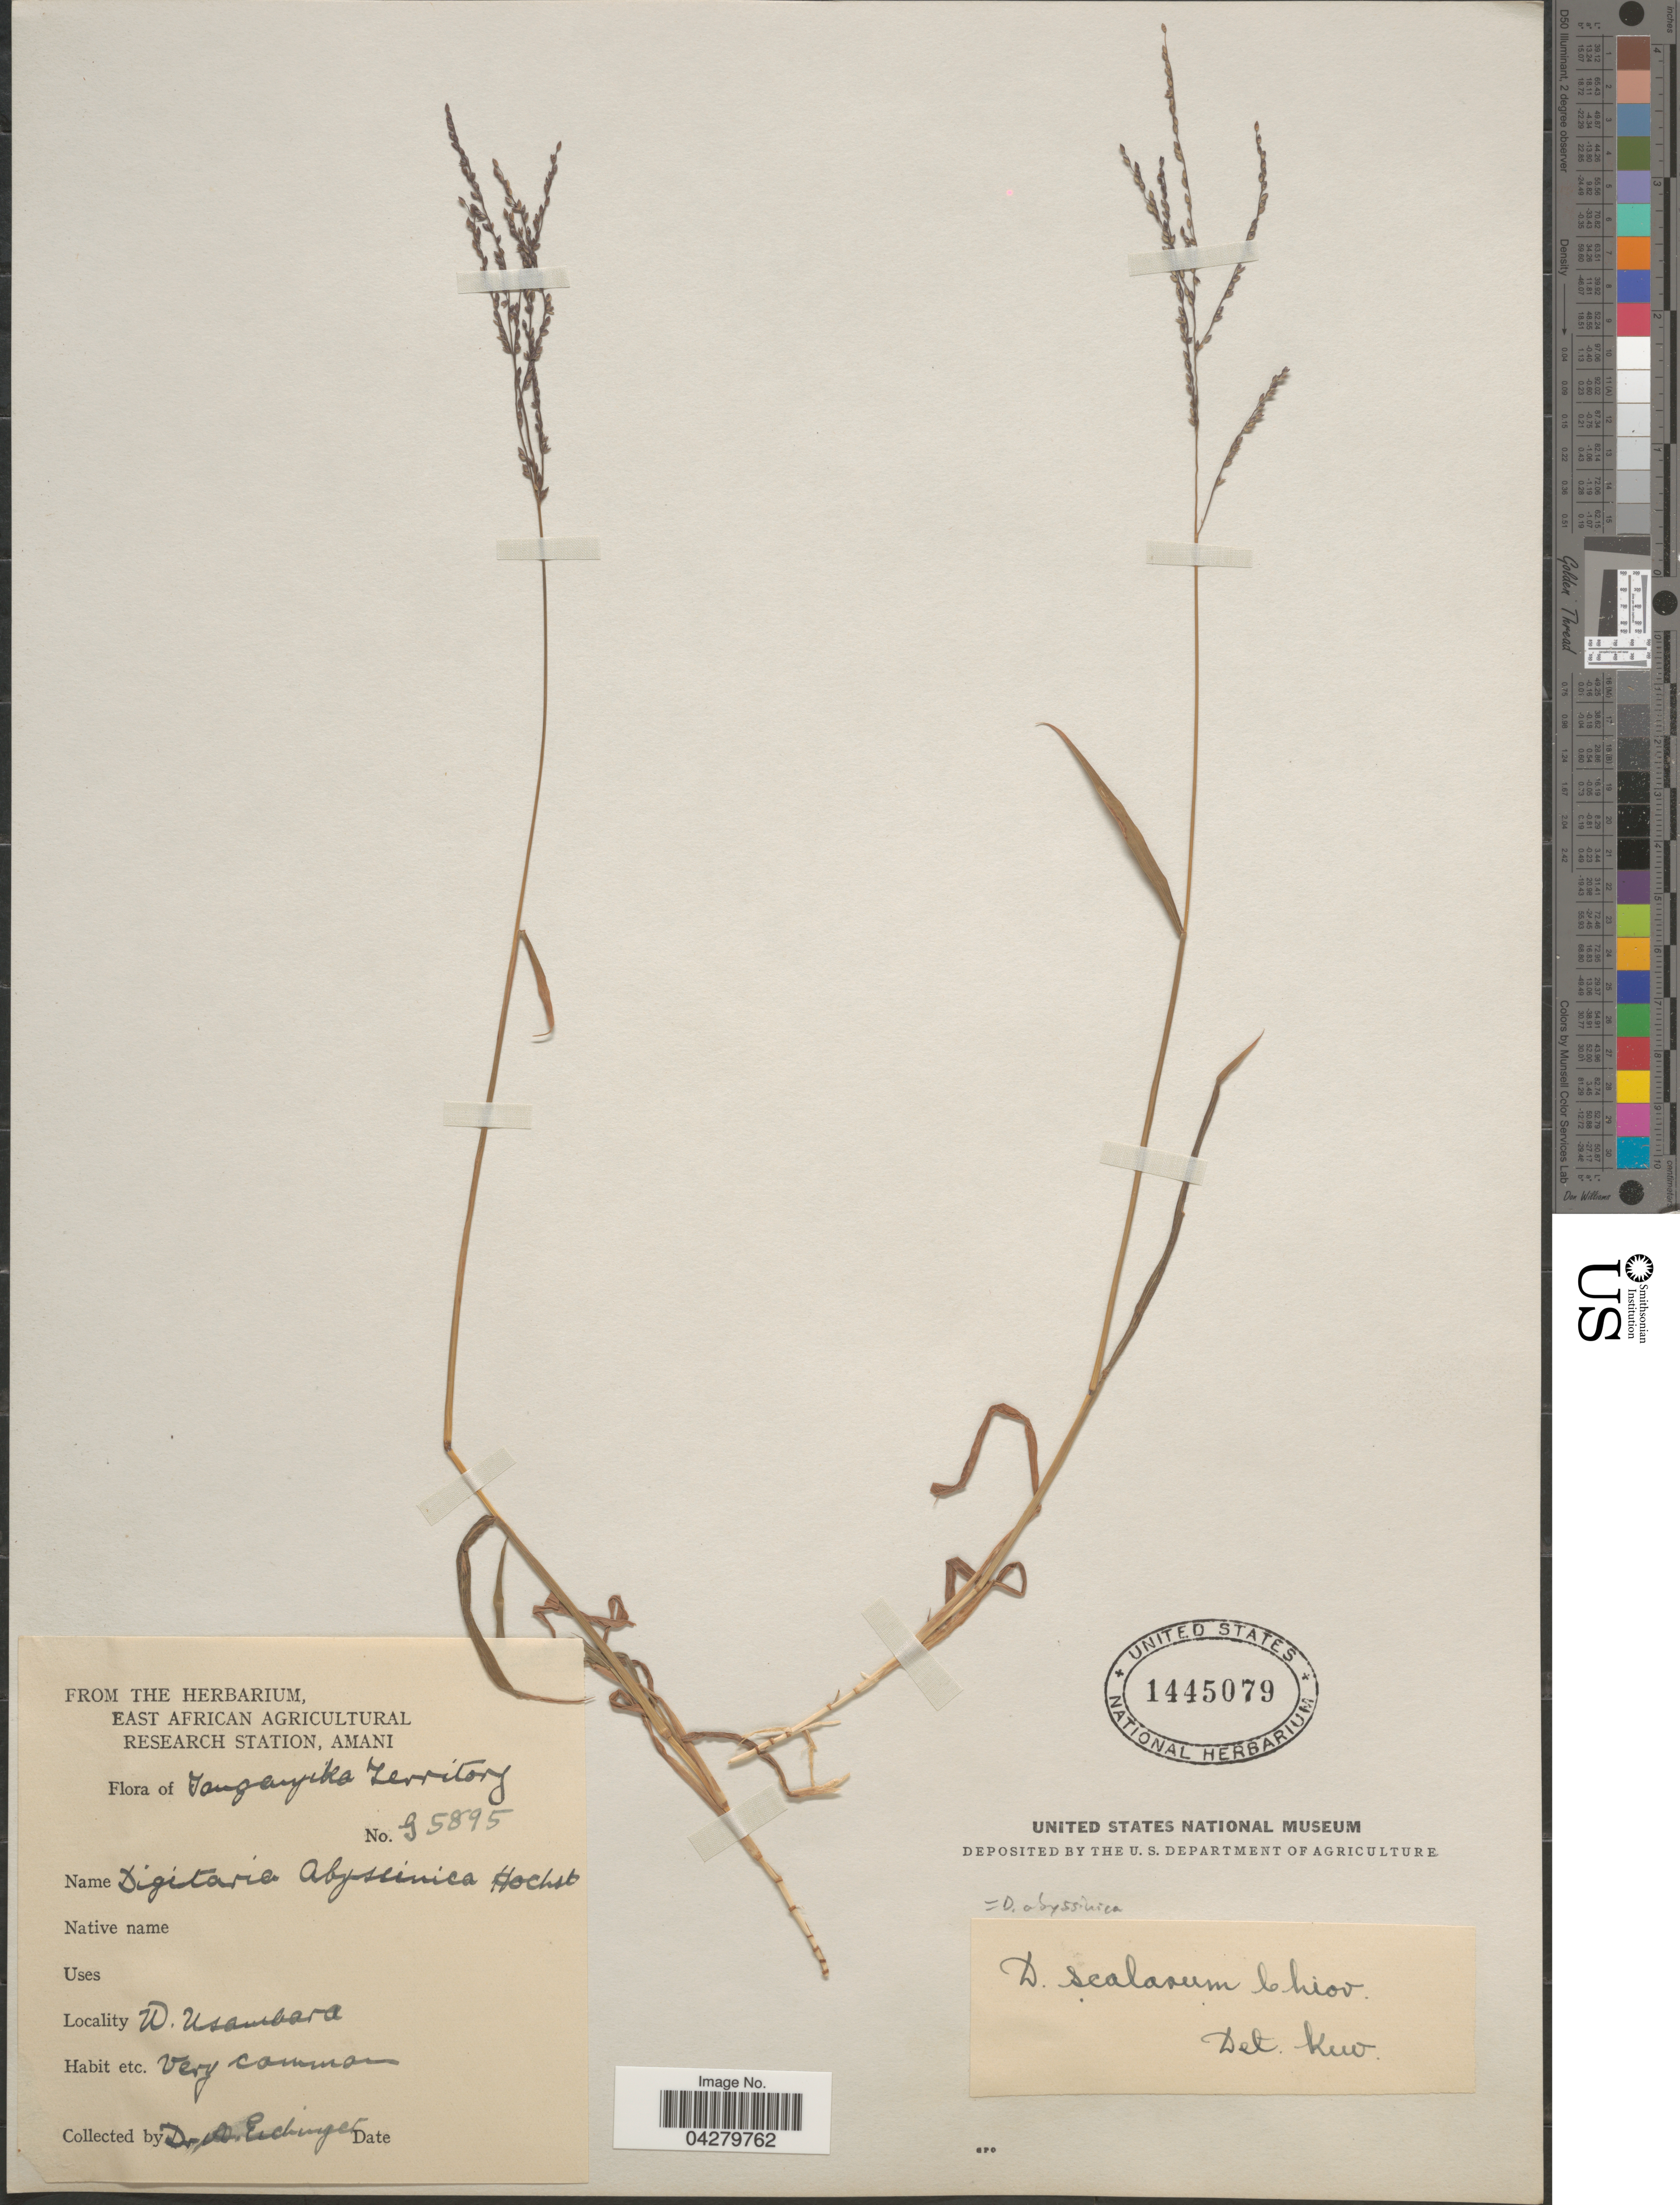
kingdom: Plantae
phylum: Tracheophyta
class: Liliopsida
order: Poales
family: Poaceae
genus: Digitaria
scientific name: Digitaria abyssinica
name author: (Hochst. ex Rich.) Stapf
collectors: A. Eichinger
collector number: G5895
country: Tanzania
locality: Tanganyika Territory. W. Usambara.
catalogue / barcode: US 1445079